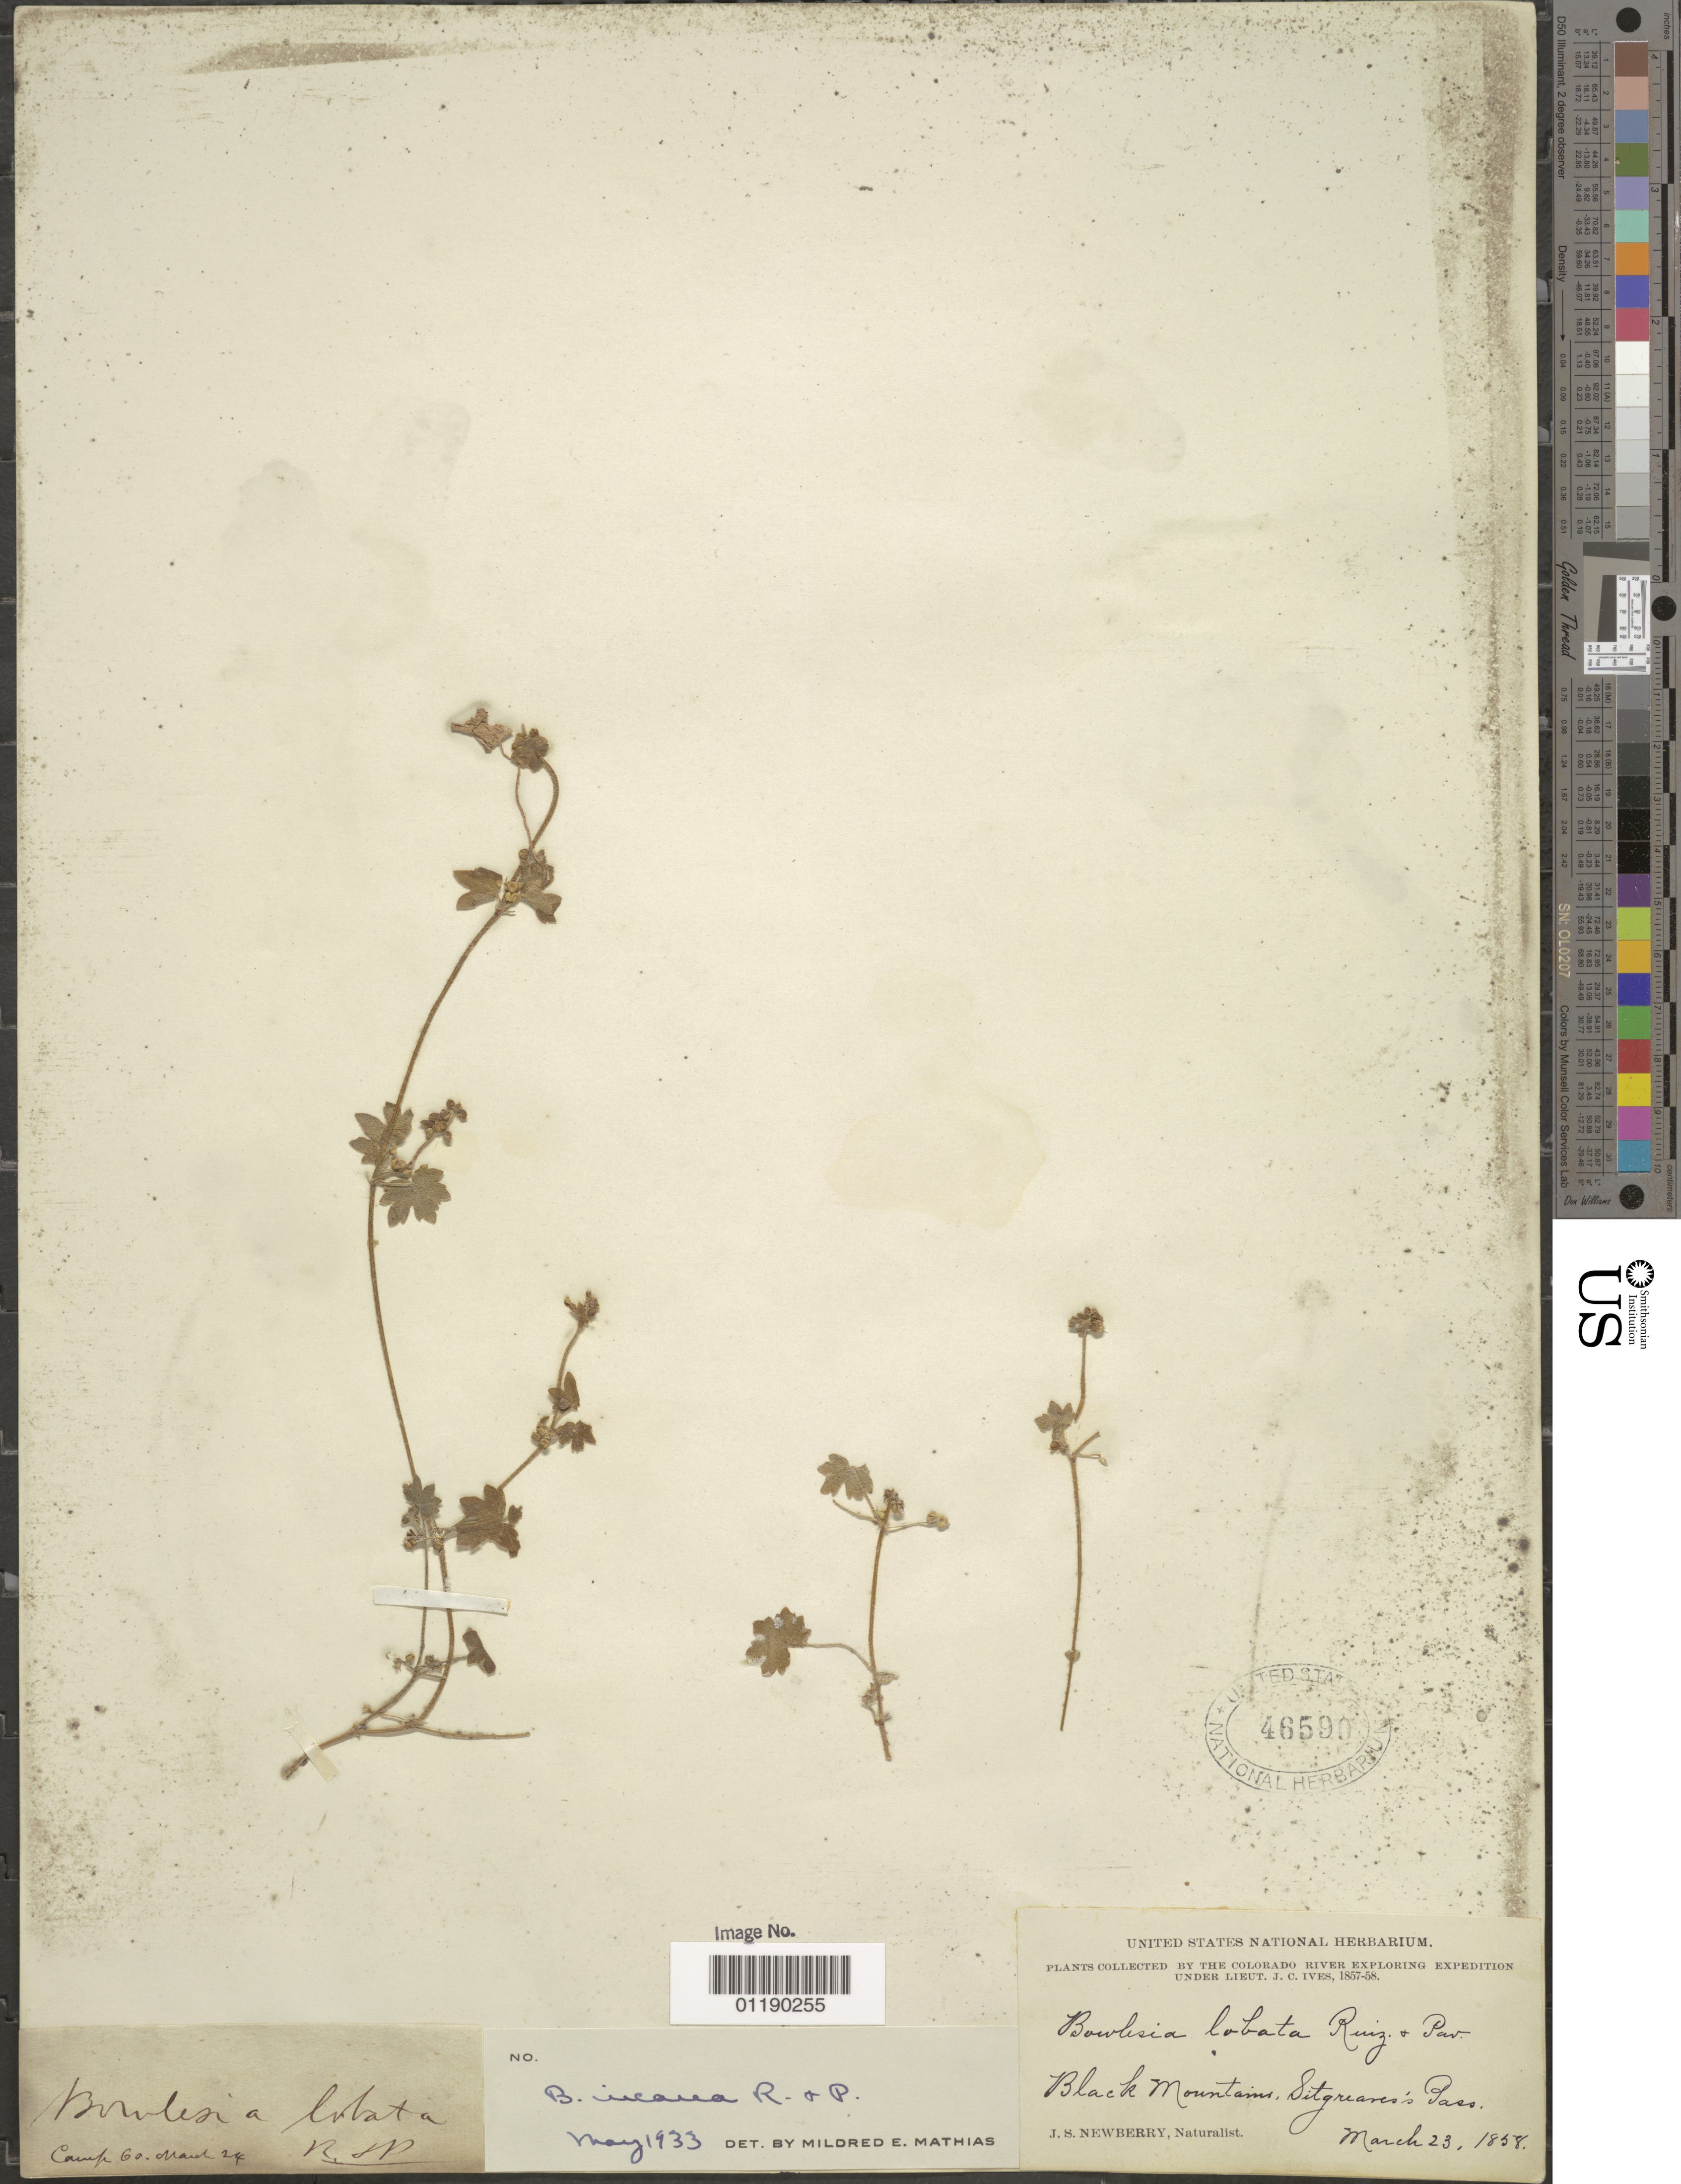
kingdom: Plantae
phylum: Tracheophyta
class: Magnoliopsida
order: Apiales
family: Apiaceae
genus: Bowlesia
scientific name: Bowlesia incana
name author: Ruiz & Pav.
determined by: Mathias, M. E.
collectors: J. S. Newberry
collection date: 1858-03-23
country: United States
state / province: Arizona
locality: Black Mountains, Sitgreaves Pass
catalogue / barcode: US 46590